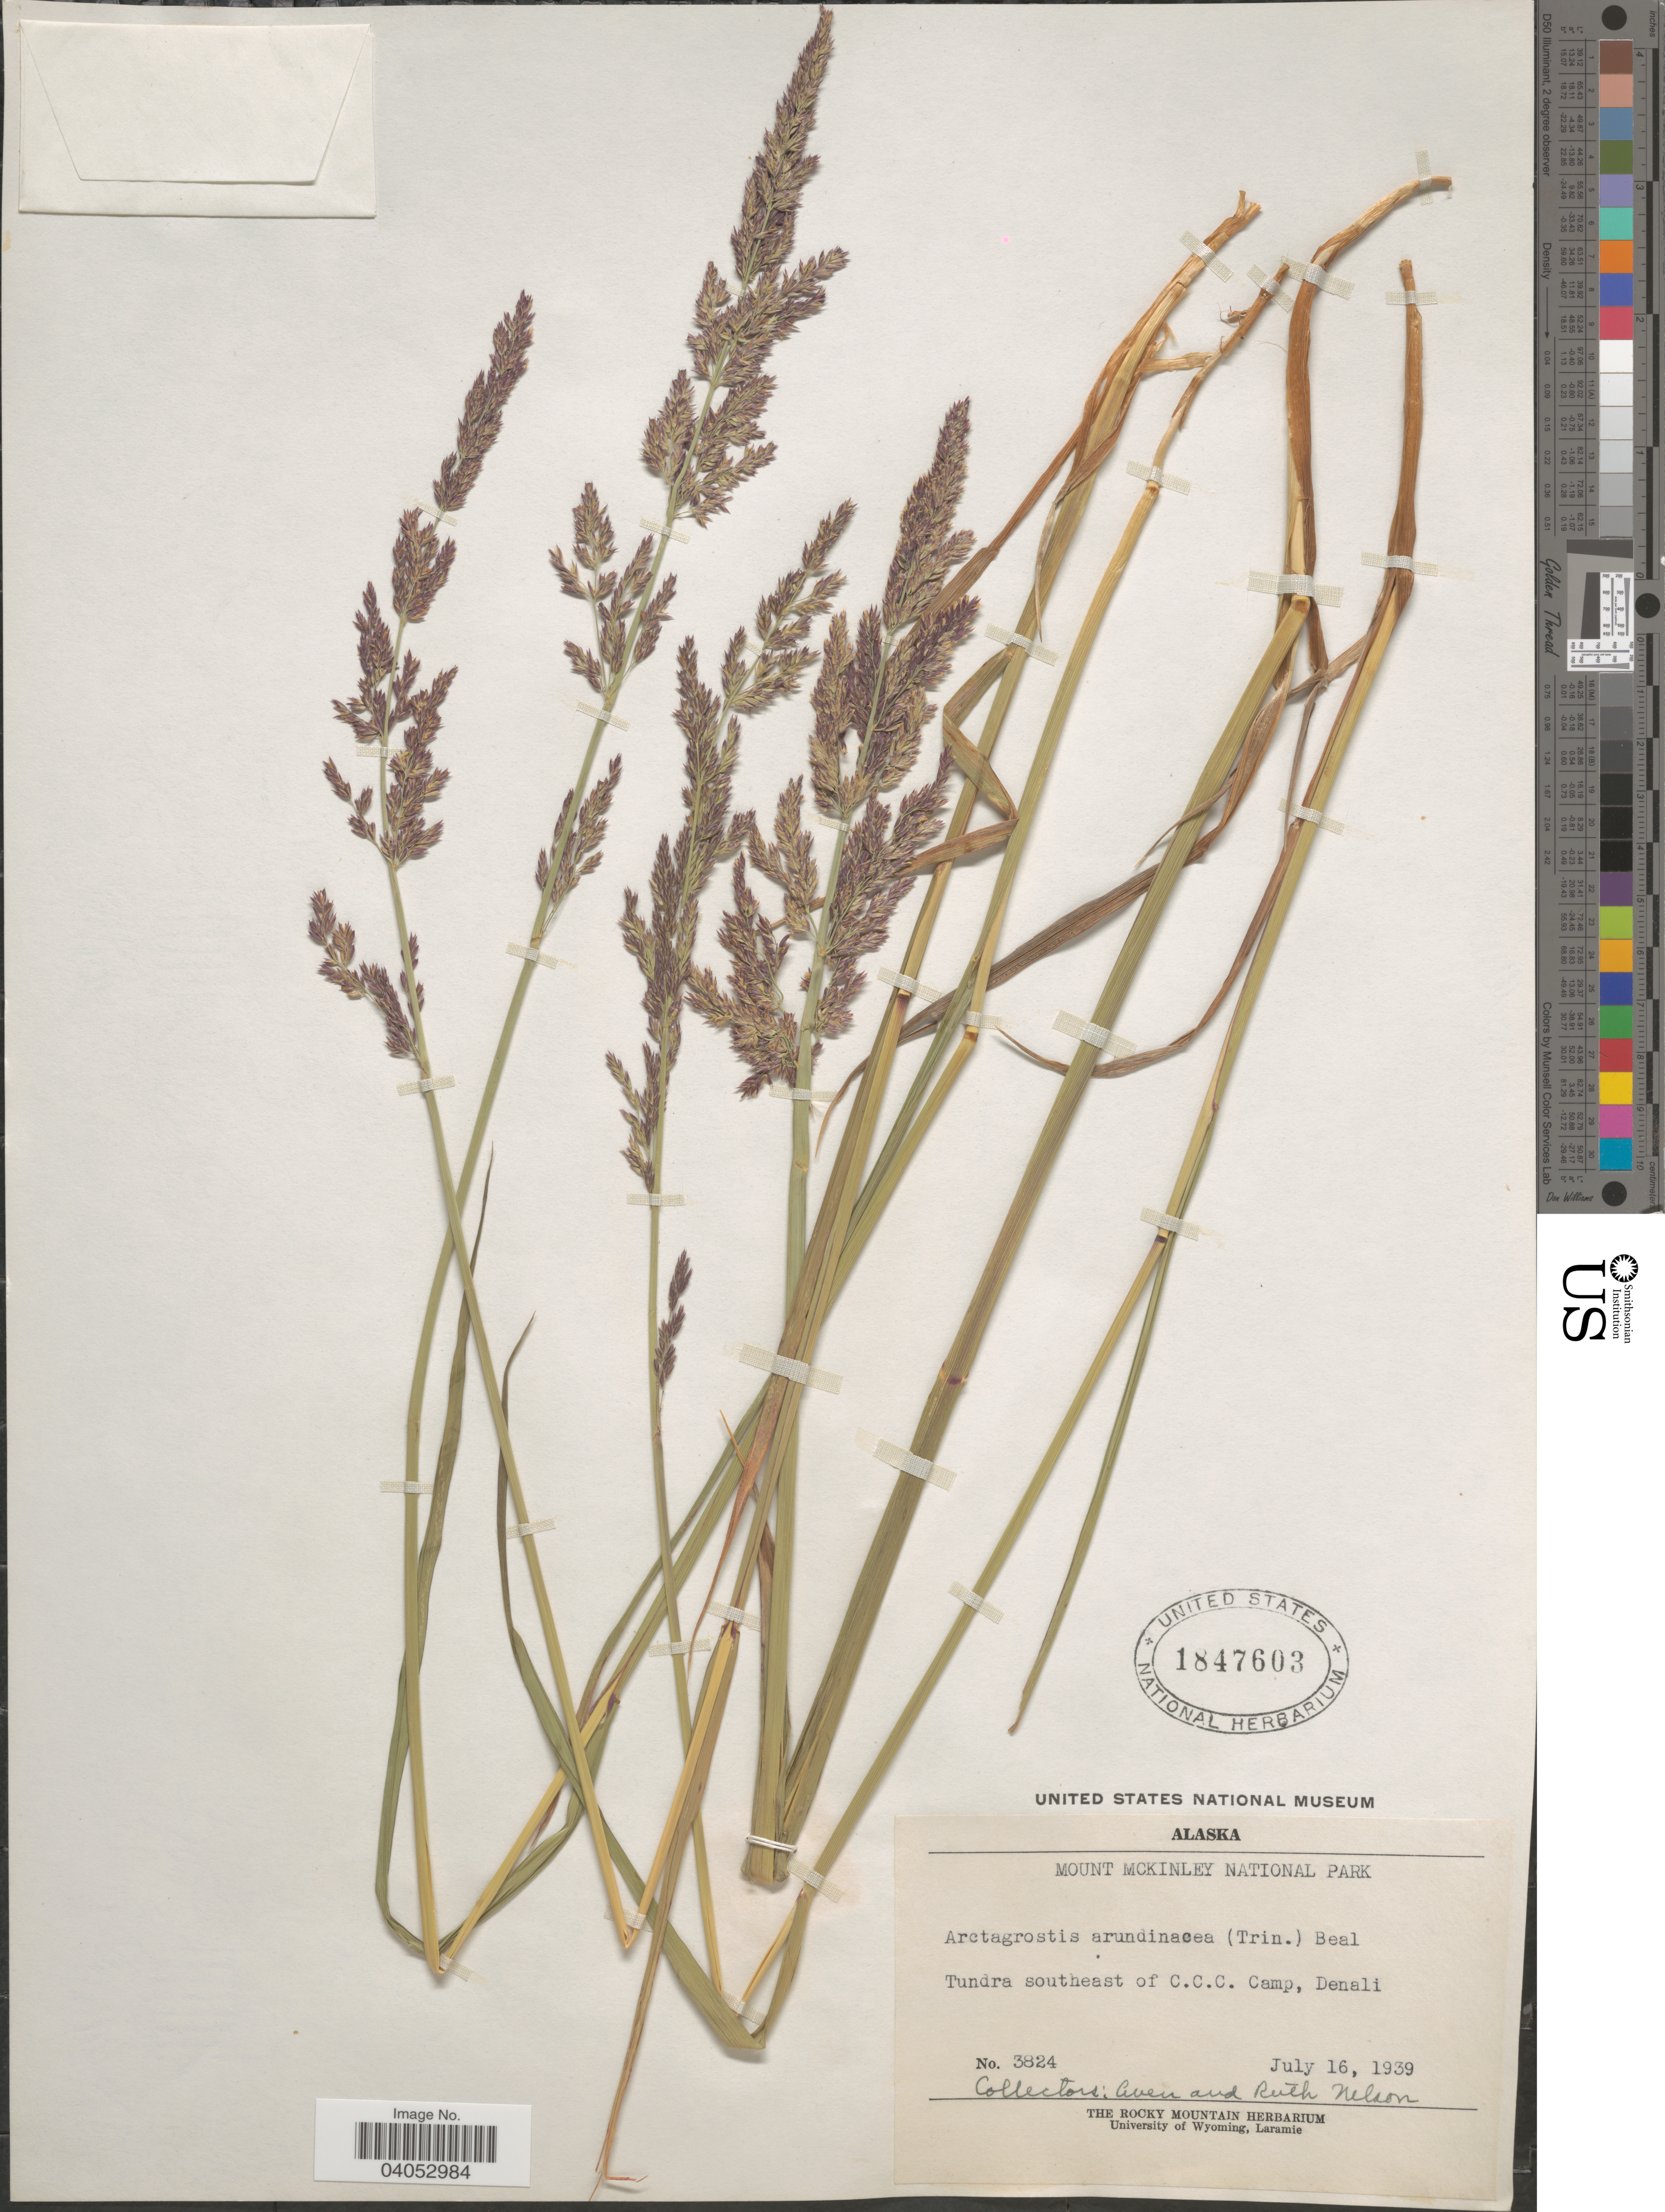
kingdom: Plantae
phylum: Tracheophyta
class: Liliopsida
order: Poales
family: Poaceae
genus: Arctagrostis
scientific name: Arctagrostis latifolia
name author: (R. Br.) Griseb.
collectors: A. Nelson & R. A. Nelson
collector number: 3824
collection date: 1939-07-16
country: United States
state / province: Alaska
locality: Mount McKinley National Park. Tundra southeast of C. C. C. Camp, Denali.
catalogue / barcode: US 1847603